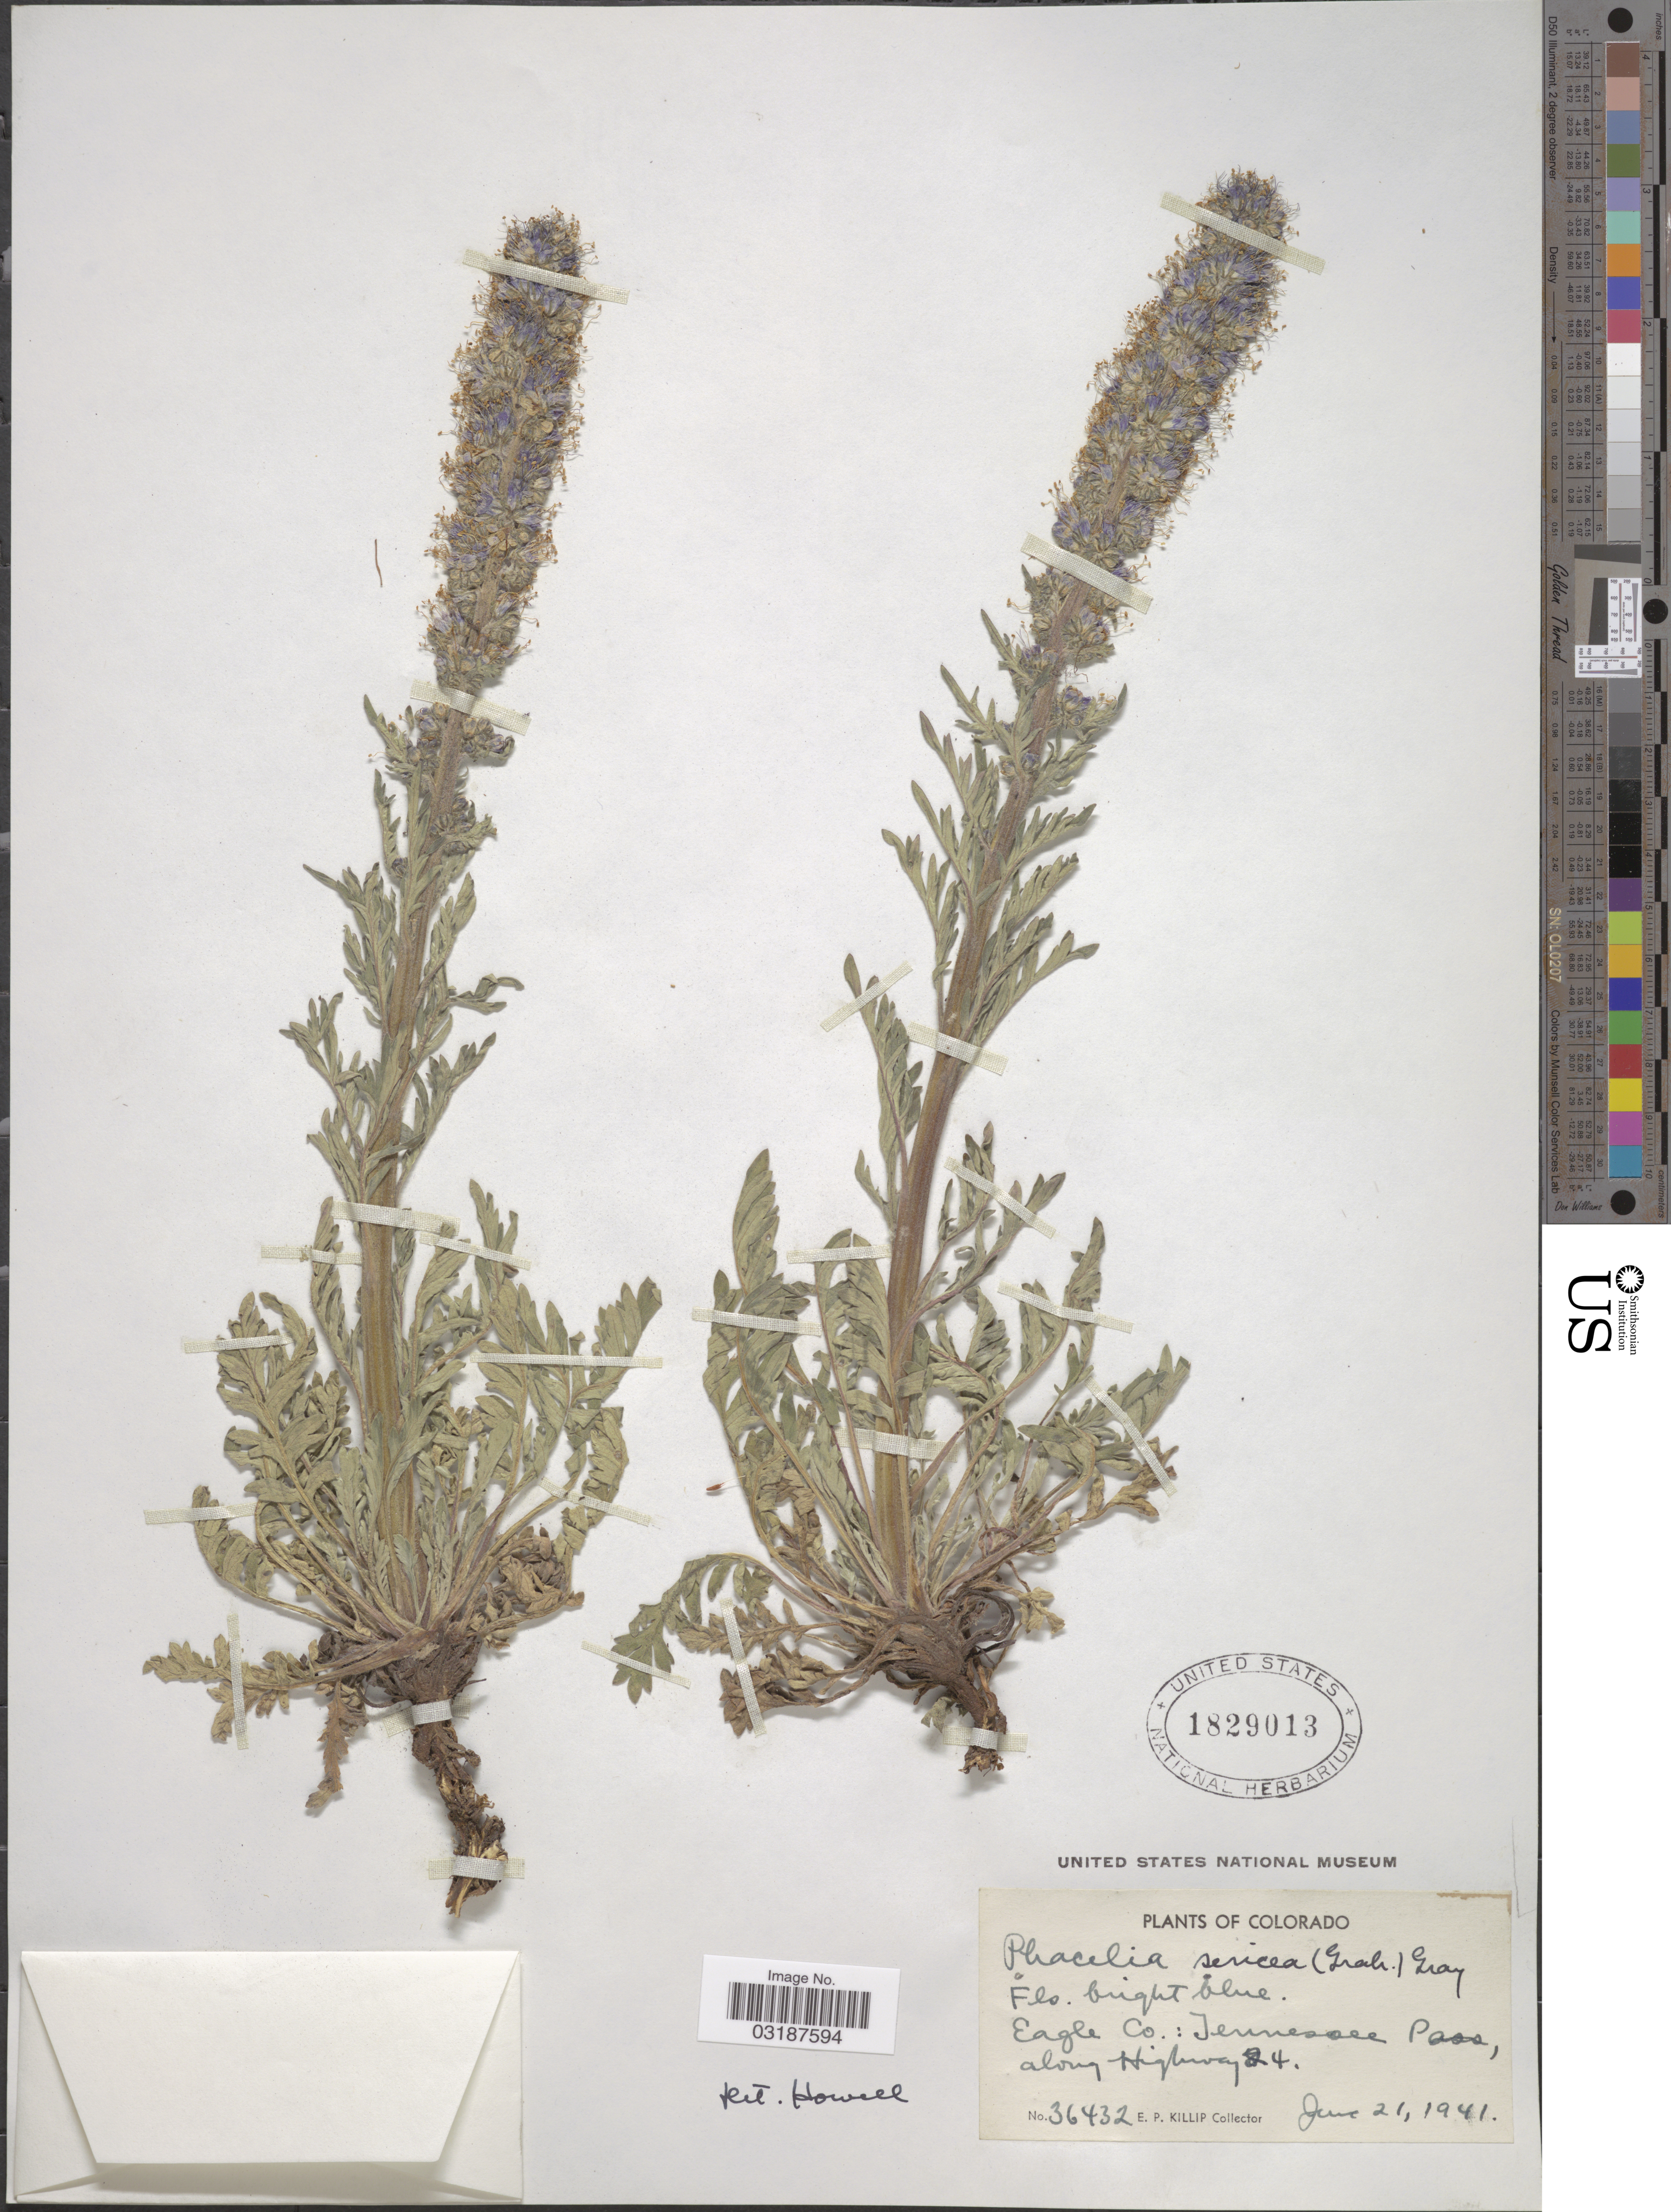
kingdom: Plantae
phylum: Tracheophyta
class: Magnoliopsida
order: Boraginales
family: Hydrophyllaceae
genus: Phacelia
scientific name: Phacelia sericea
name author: (Graham) A. Gray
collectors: E. P. Killip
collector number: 36432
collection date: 1941-06-21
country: United States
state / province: Colorado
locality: Eagle Co.: Tennessee Pass, along Highway 24.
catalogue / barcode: US 1829013